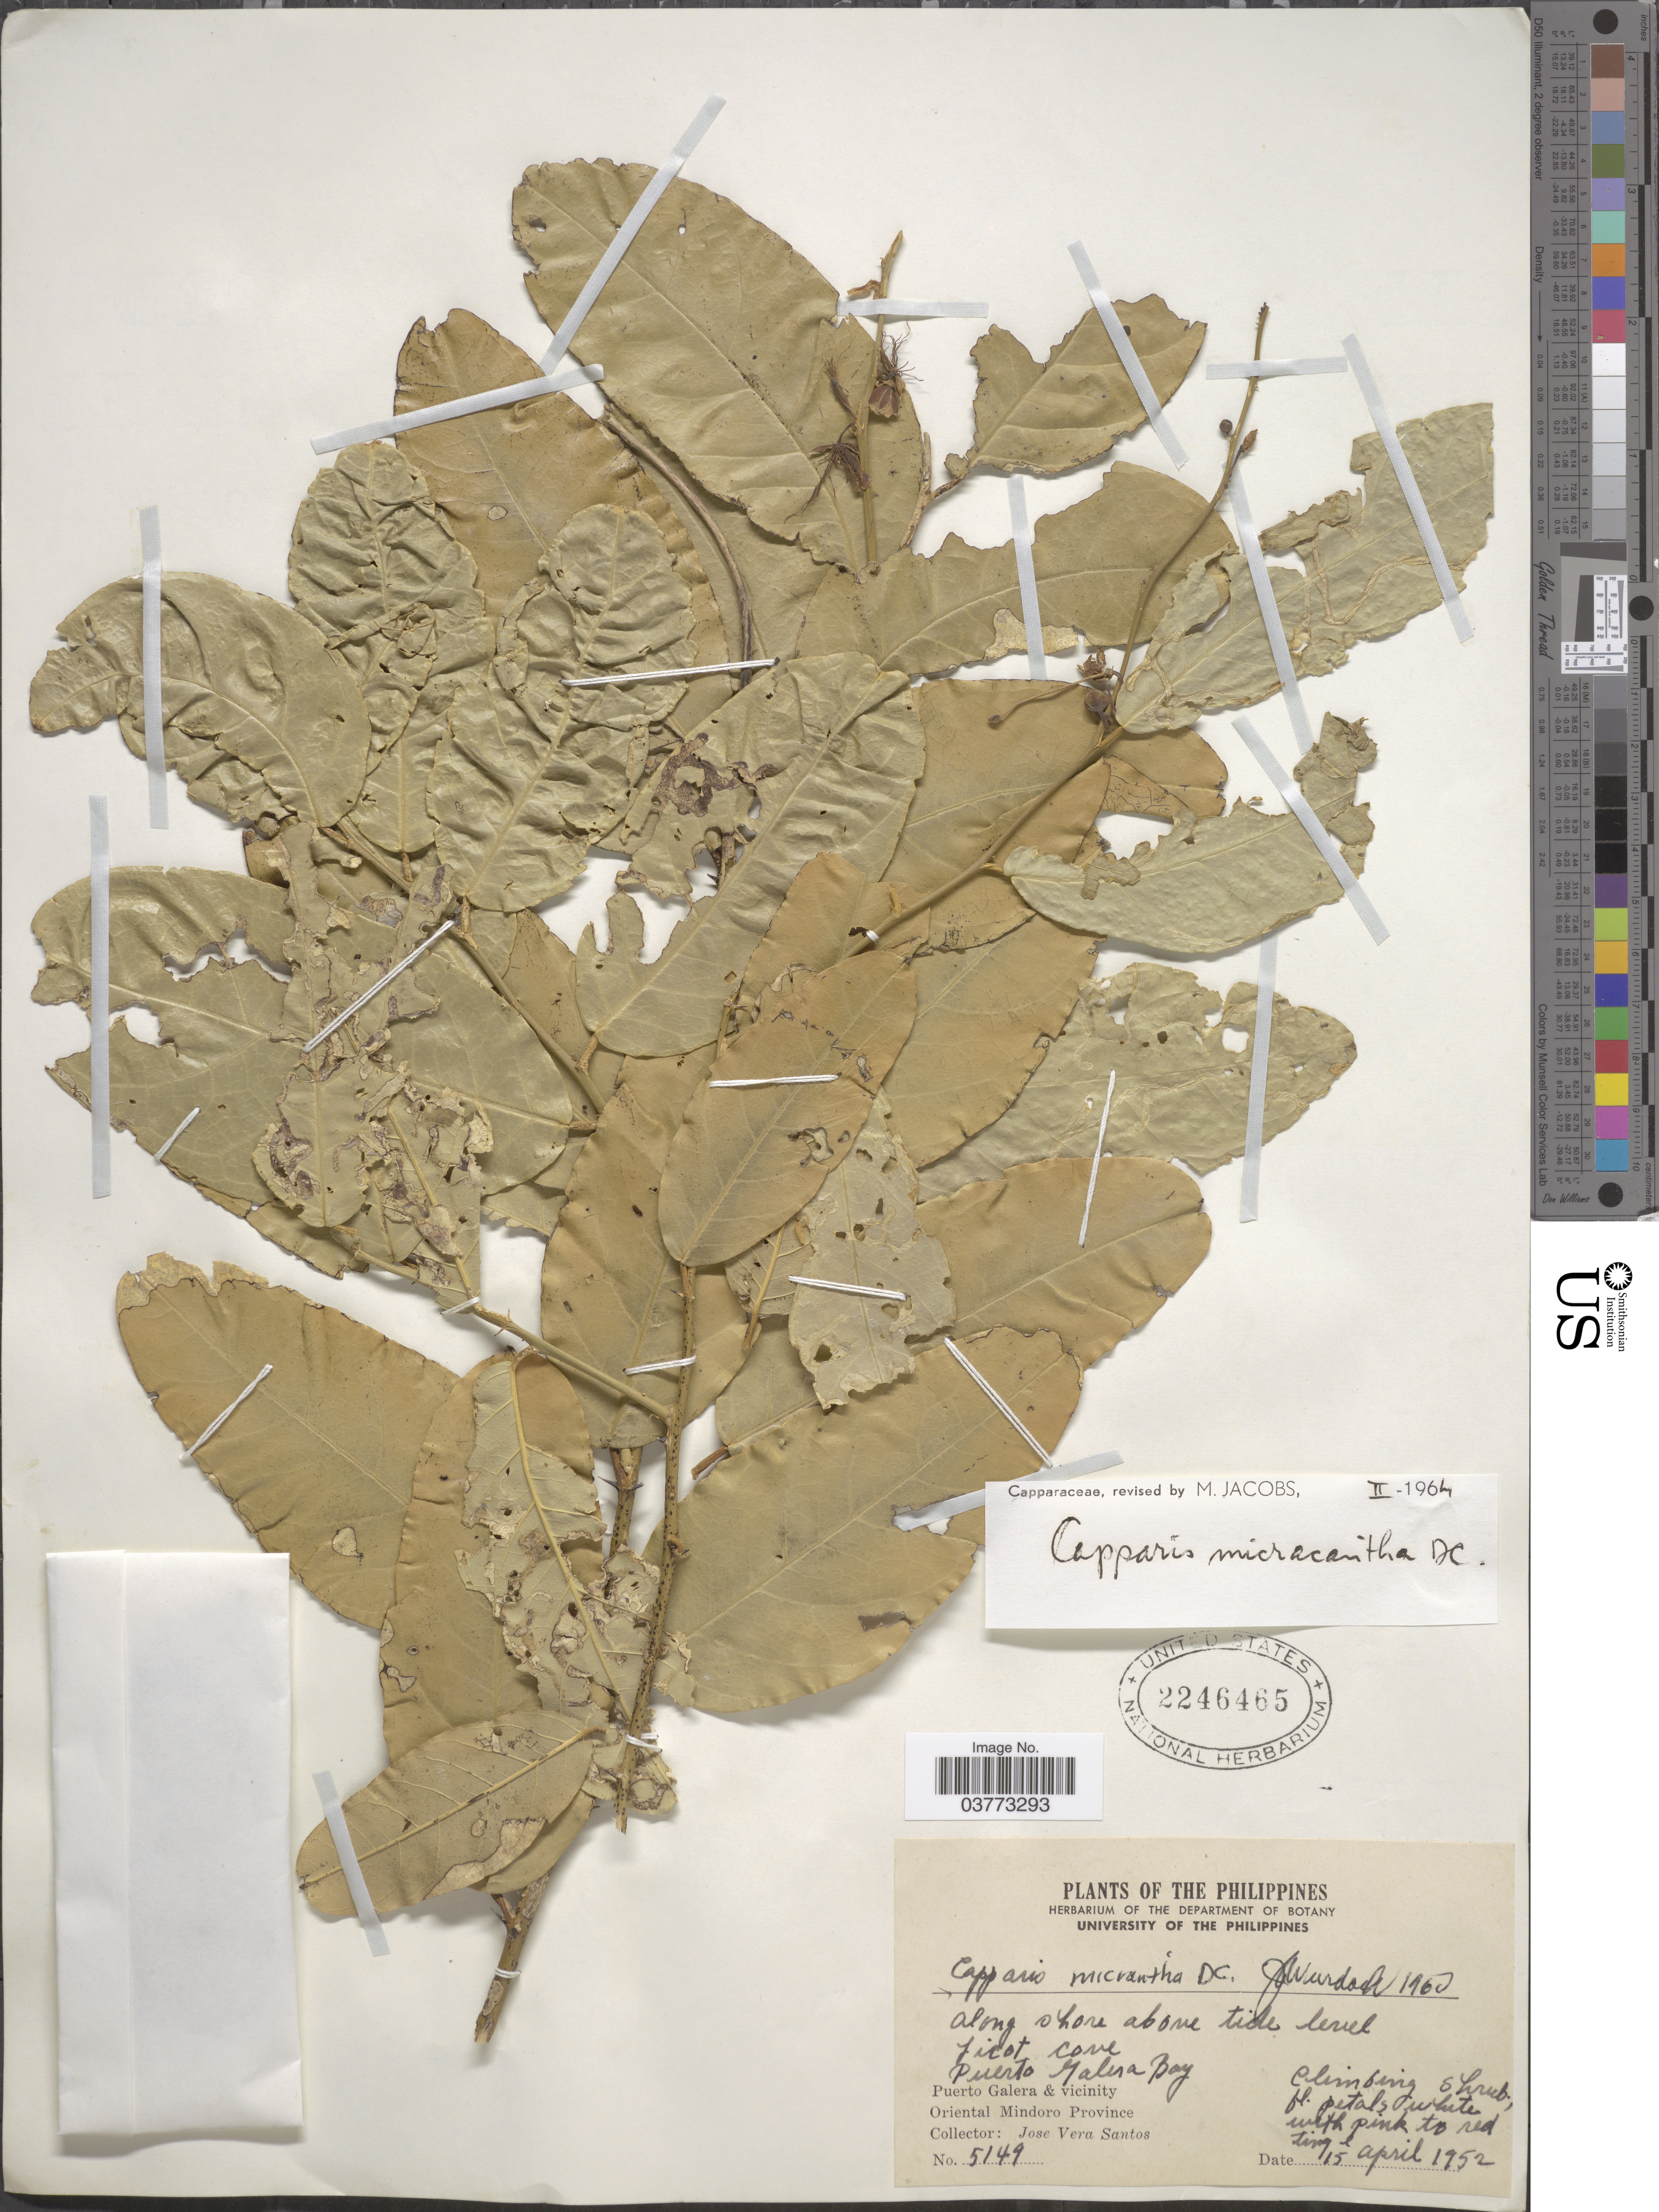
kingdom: Plantae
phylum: Tracheophyta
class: Magnoliopsida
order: Brassicales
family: Capparaceae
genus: Capparis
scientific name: Capparis micrantha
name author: A. Rich.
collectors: J. Santos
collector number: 5149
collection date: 1952-04-15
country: Philippines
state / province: Mimaropa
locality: Along shore above tide level Licot Cove. Puerto Galera Bay. Puerto Galera & vicinity. Oriental Mindoro Province.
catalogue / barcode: US 2246465